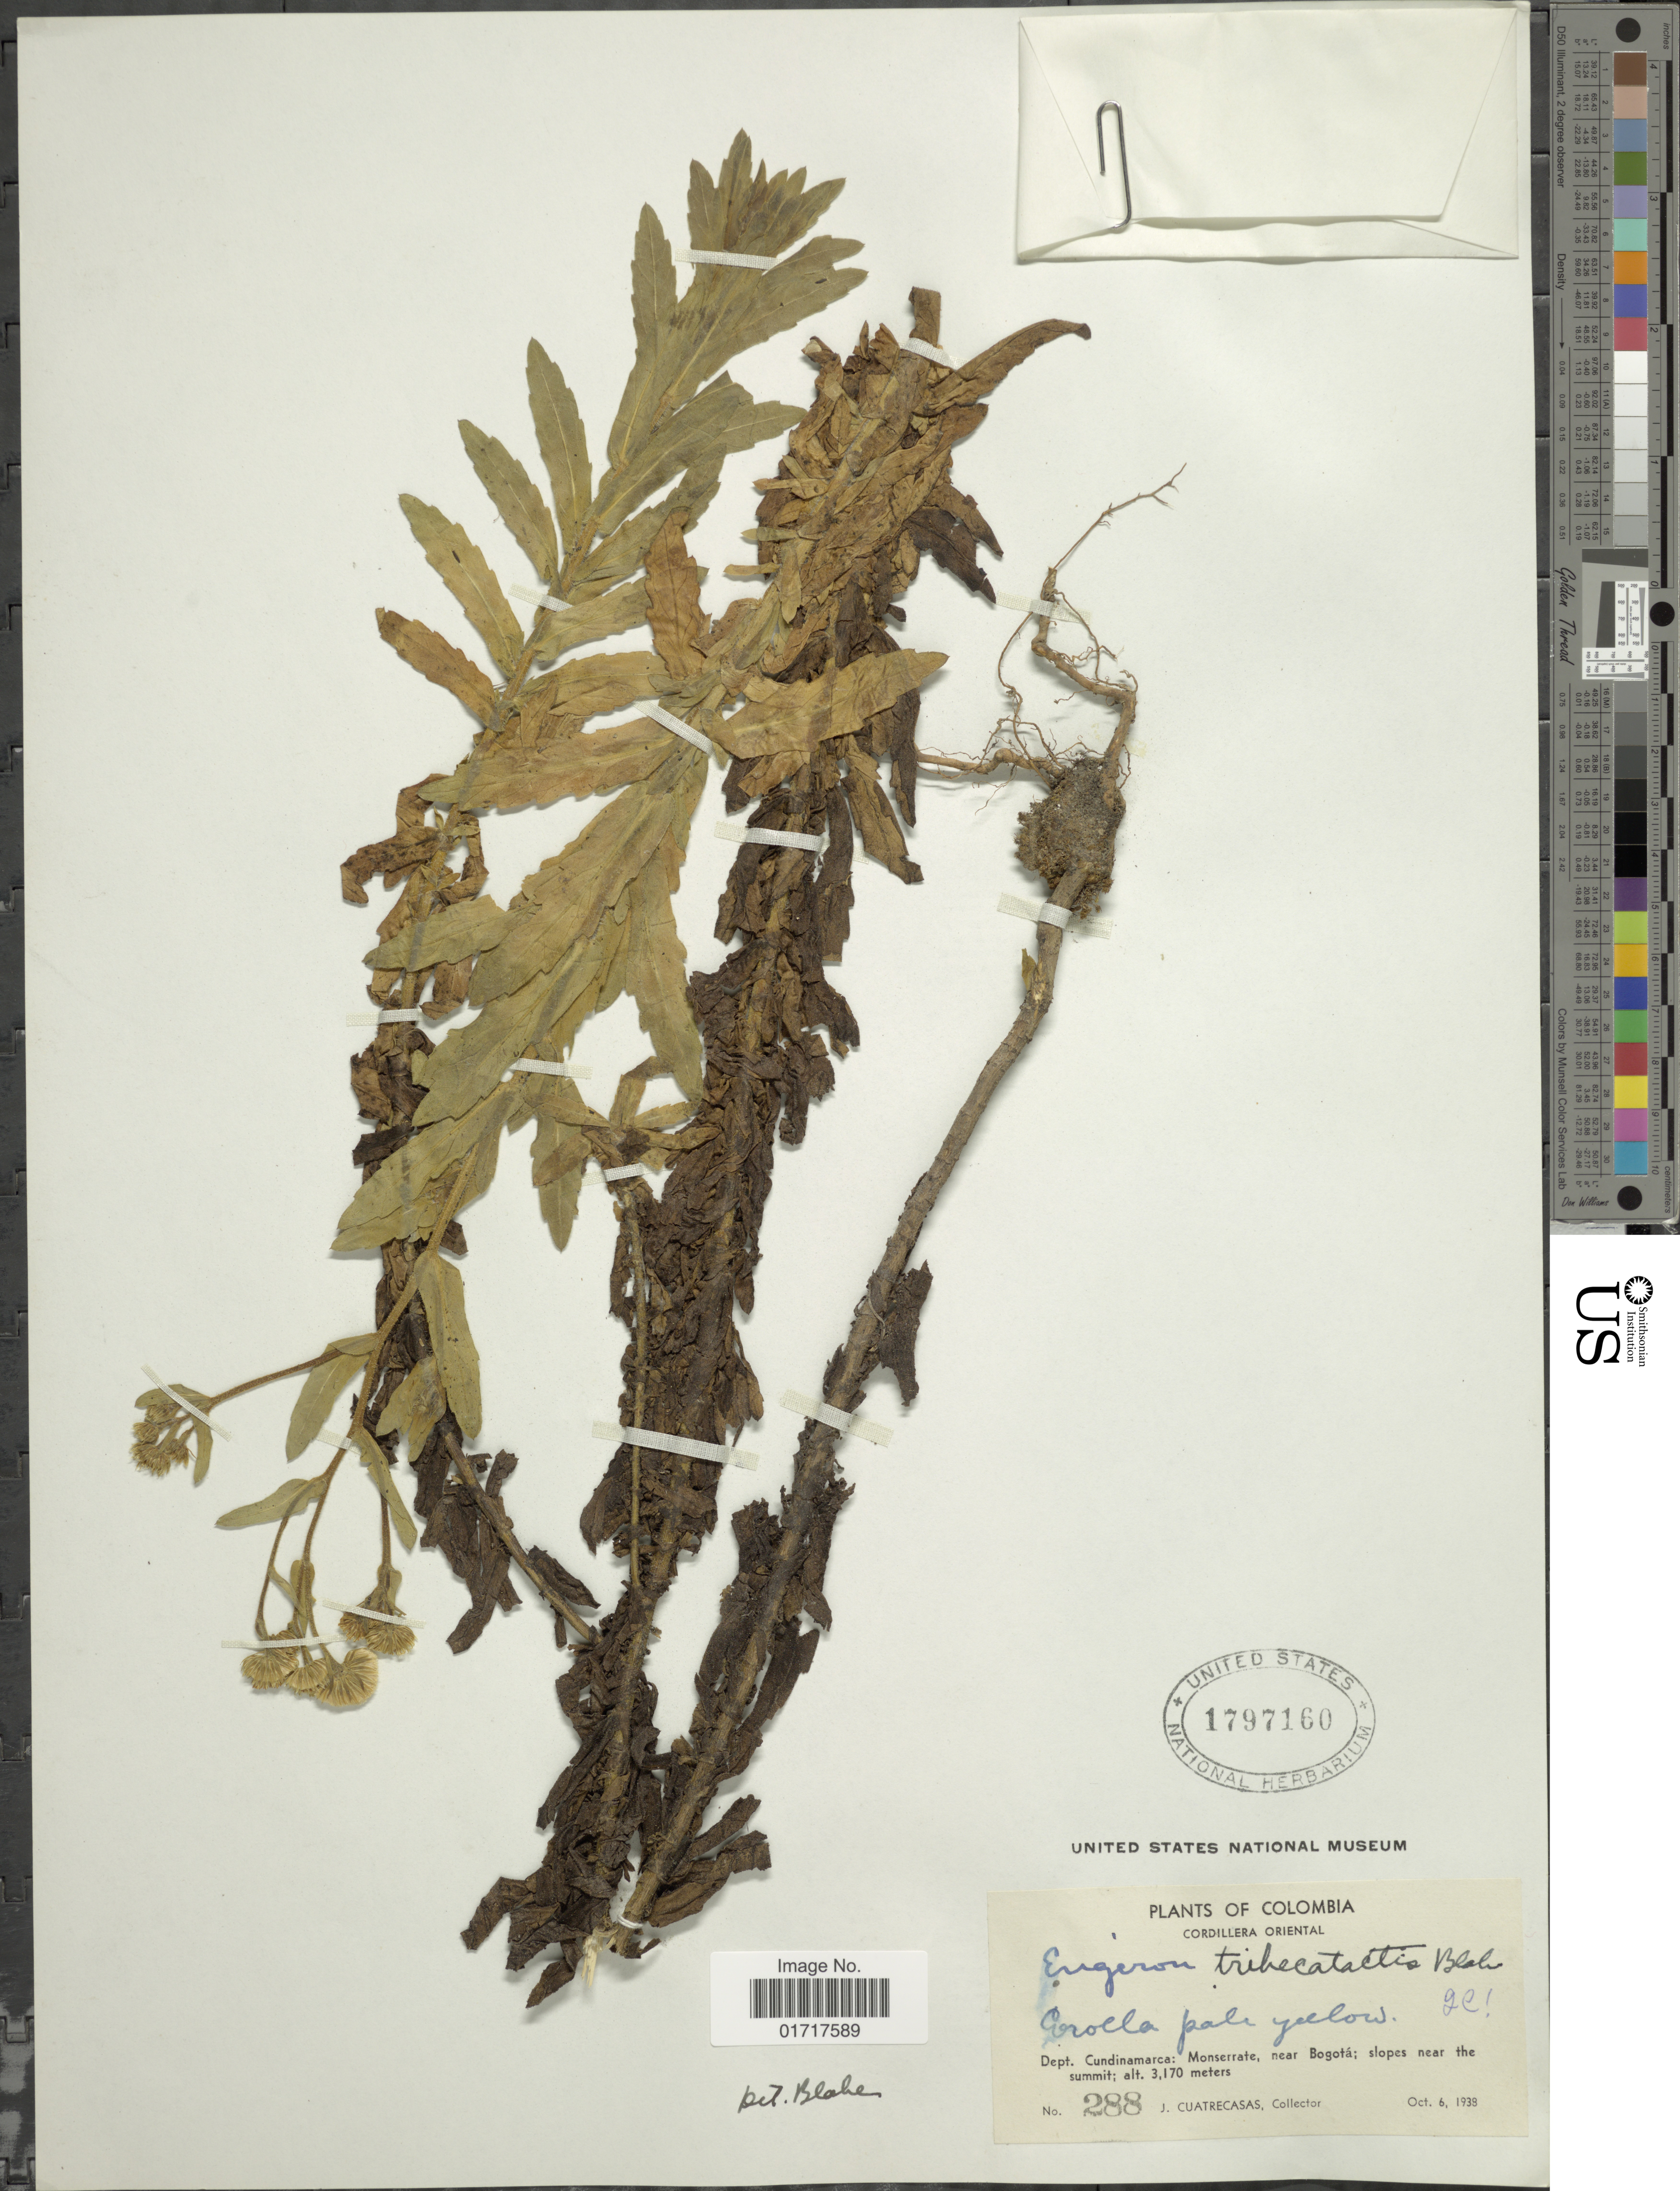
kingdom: Plantae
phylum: Tracheophyta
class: Magnoliopsida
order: Asterales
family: Asteraceae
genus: Conyza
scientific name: Conyza trihecatactis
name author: (S.F. Blake) Cuatrec.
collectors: J. Cuatrecasas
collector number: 288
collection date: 1938-10-06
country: Colombia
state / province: Cundinamarca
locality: Dept. Cundinamarca: Monserrate, near Bogota: slopes near the summit.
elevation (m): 3170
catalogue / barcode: US 1797160